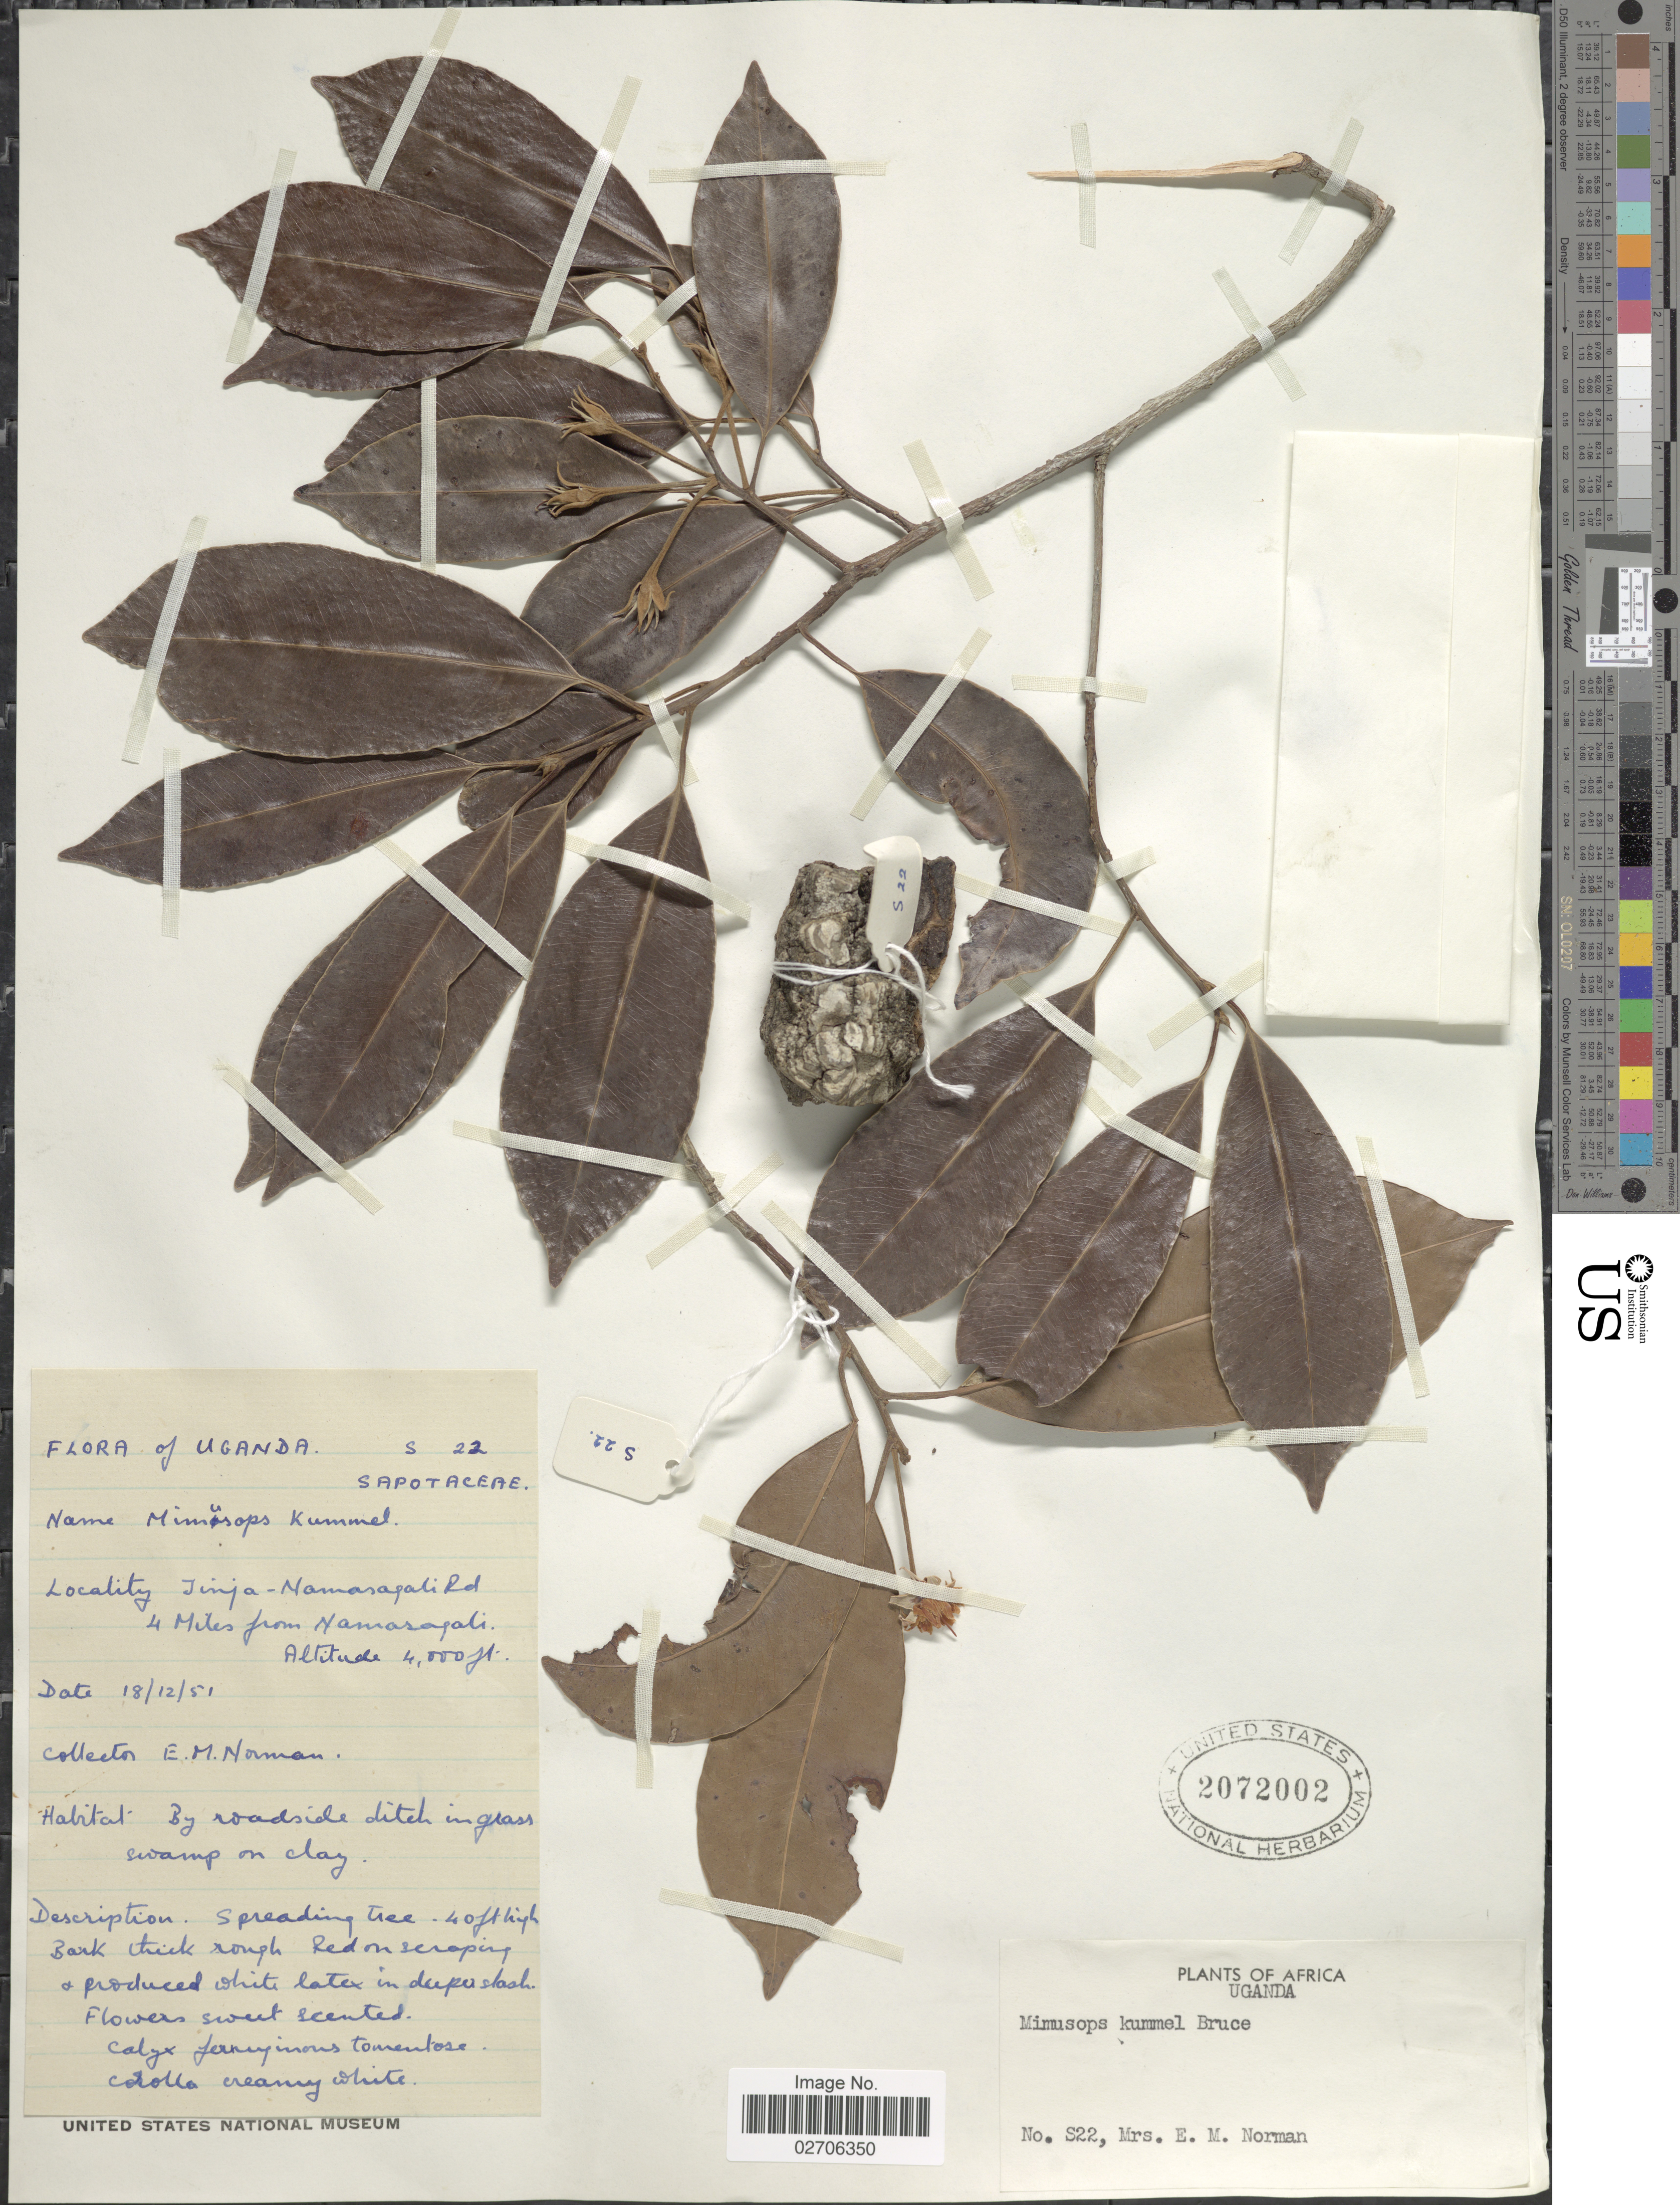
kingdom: Plantae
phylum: Tracheophyta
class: Magnoliopsida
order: Ericales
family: Sapotaceae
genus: Mimusops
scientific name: Mimusops kummel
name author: Hochst. ex A. DC.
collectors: E. Norman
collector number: S22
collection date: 1951-12-18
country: Uganda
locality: Jinja-Namasapali Rd 4 miles from Namarapali.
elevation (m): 1219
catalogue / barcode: US 2072002